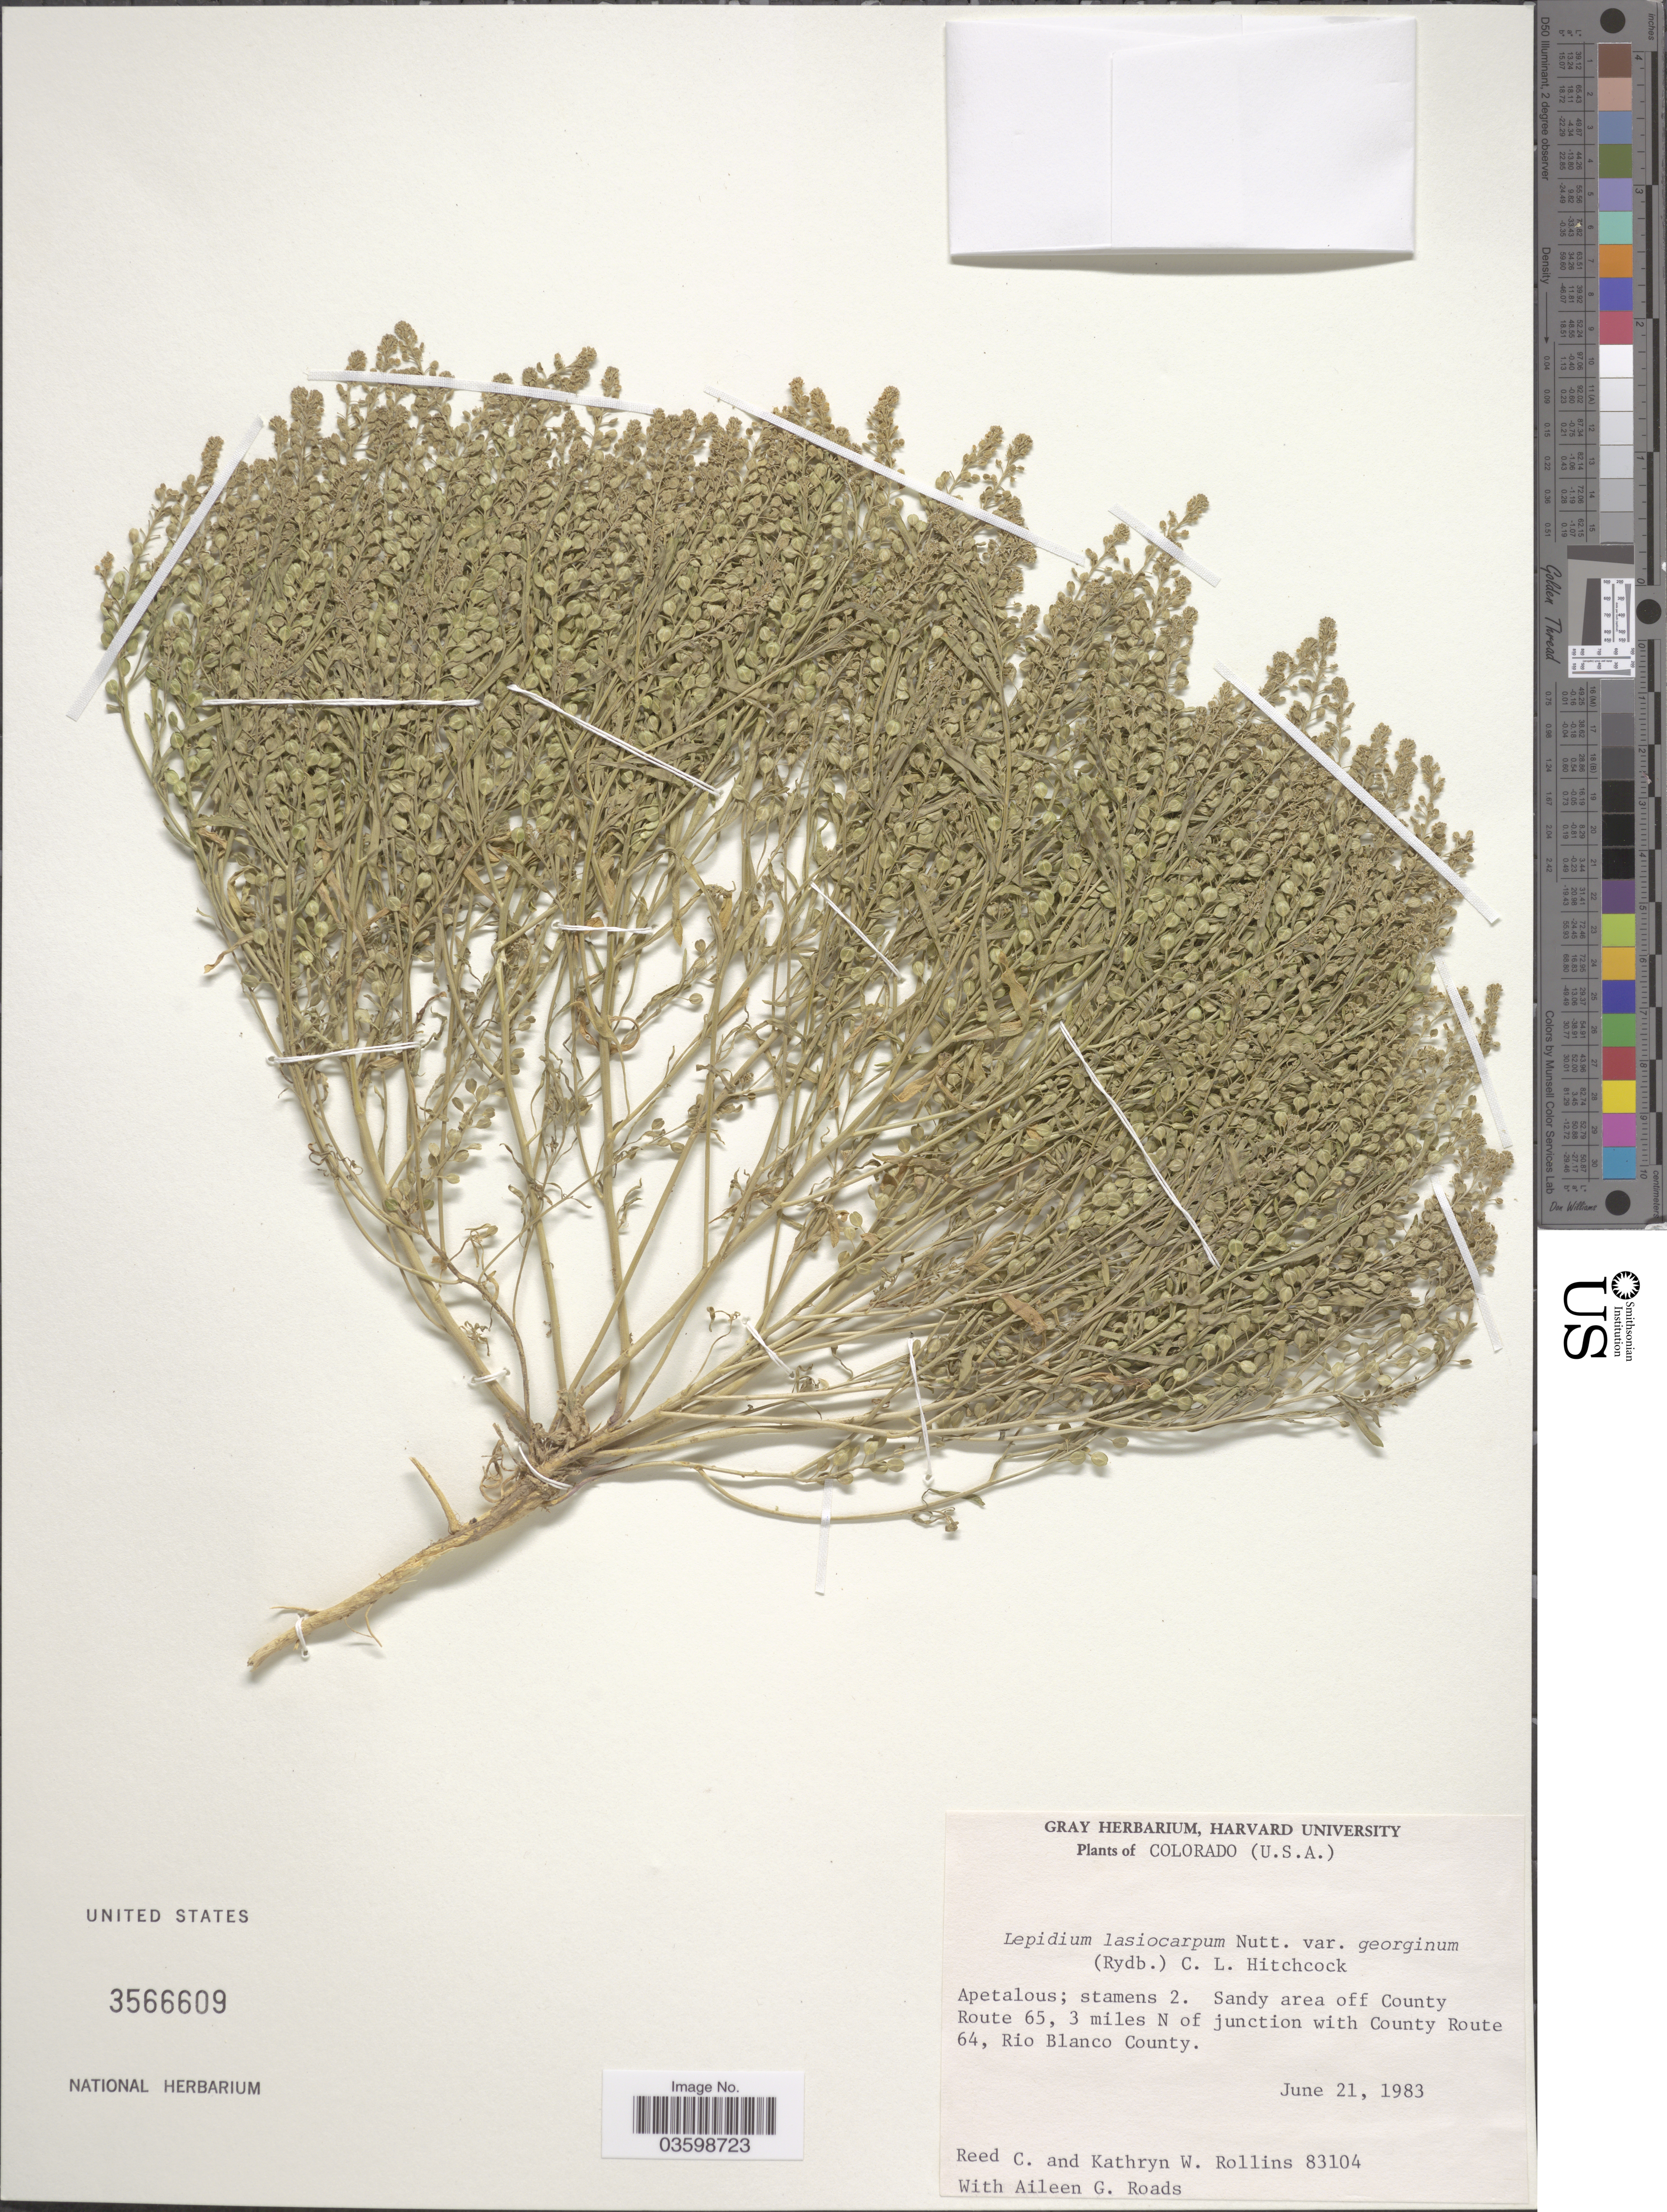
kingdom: Plantae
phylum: Tracheophyta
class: Magnoliopsida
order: Brassicales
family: Brassicaceae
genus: Lepidium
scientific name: Lepidium lasiocarpum var. georginum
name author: (Rydb.) C.L. Hitchc.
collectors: R. C. Rollins, K. W. Rollins & A. Roads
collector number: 83104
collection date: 1983-06-21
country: United States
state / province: Colorado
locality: Sandy area off County Route 65, 3 miles N of junction with County Route 64, Rio Blanco County.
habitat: sandy area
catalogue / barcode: US 3566609